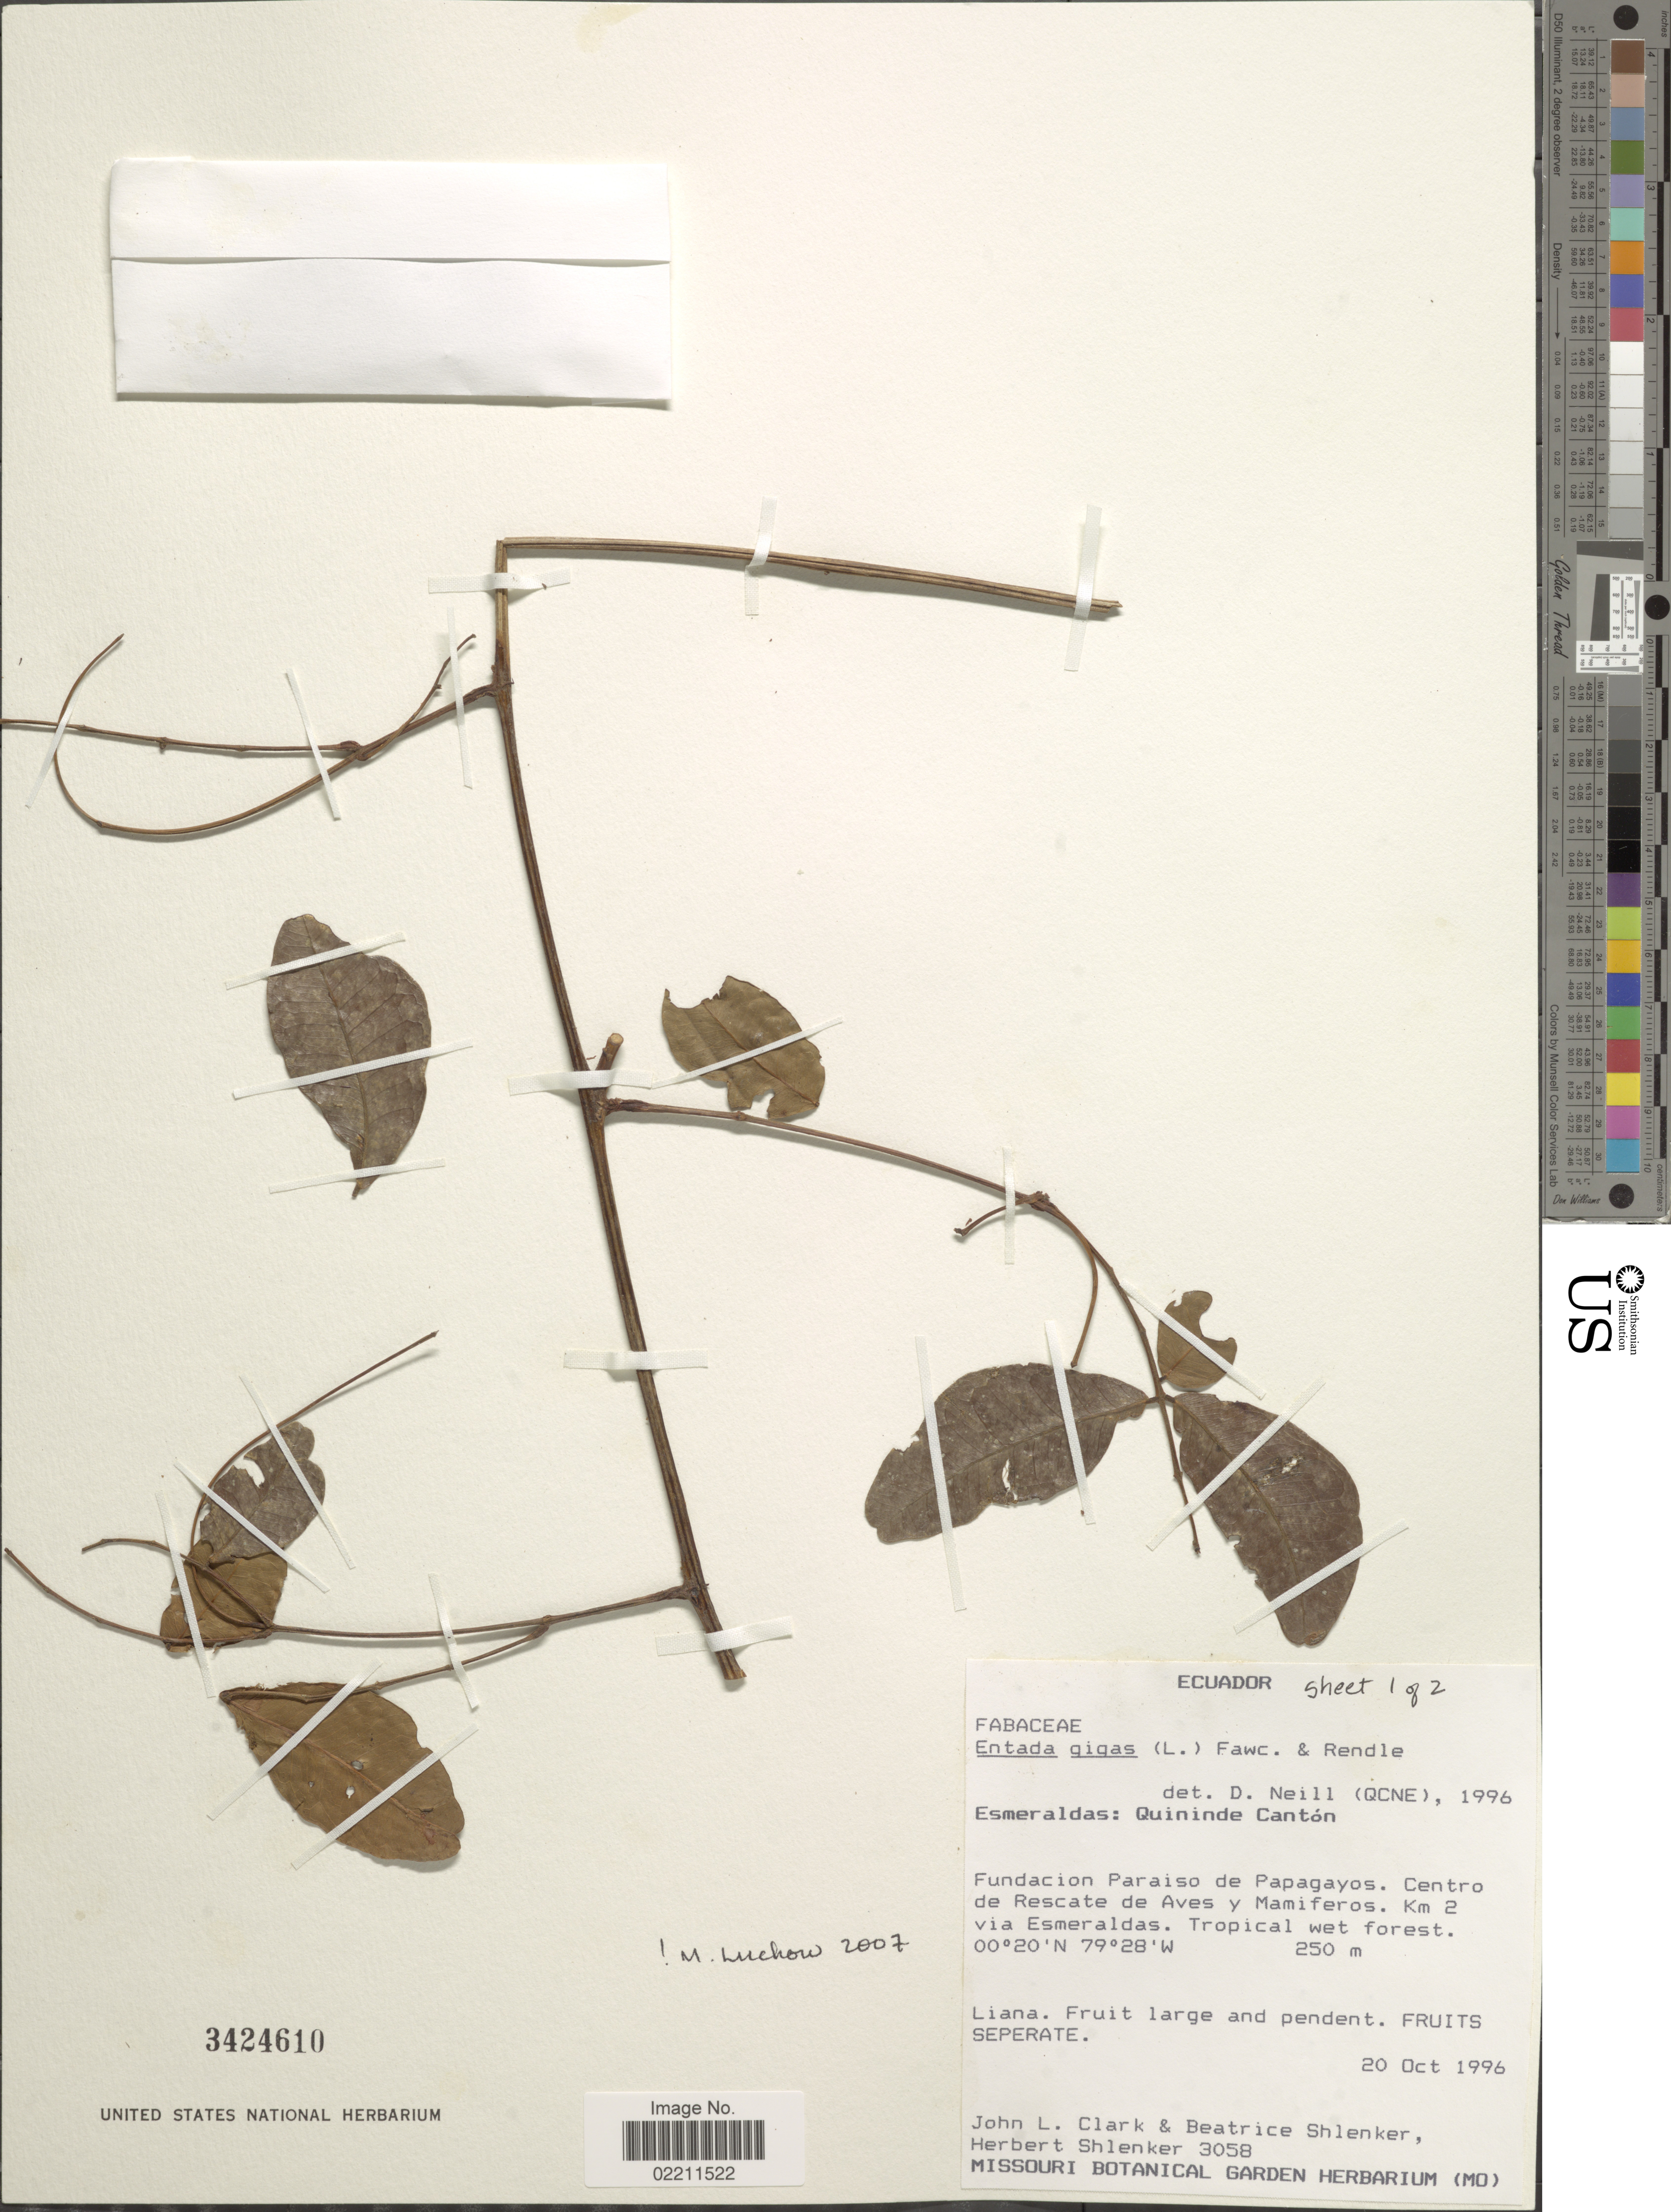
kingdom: Plantae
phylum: Tracheophyta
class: Magnoliopsida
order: Fabales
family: Fabaceae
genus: Entada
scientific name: Entada gigas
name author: (L.) Fawc. & Rendle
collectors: J. L. Clark, B. Shlenker & H. Shlenker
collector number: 3058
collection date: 1996-10-20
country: Ecuador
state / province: Esmeraldas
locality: Esmeraldas: Quininde Canton. Fundacion Paraiso de Papagayos, Centro de Rescate de Aves y Mamiferos, Km 2 via Esmeraldas. Tropical wet forest.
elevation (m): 250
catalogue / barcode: US 3424610